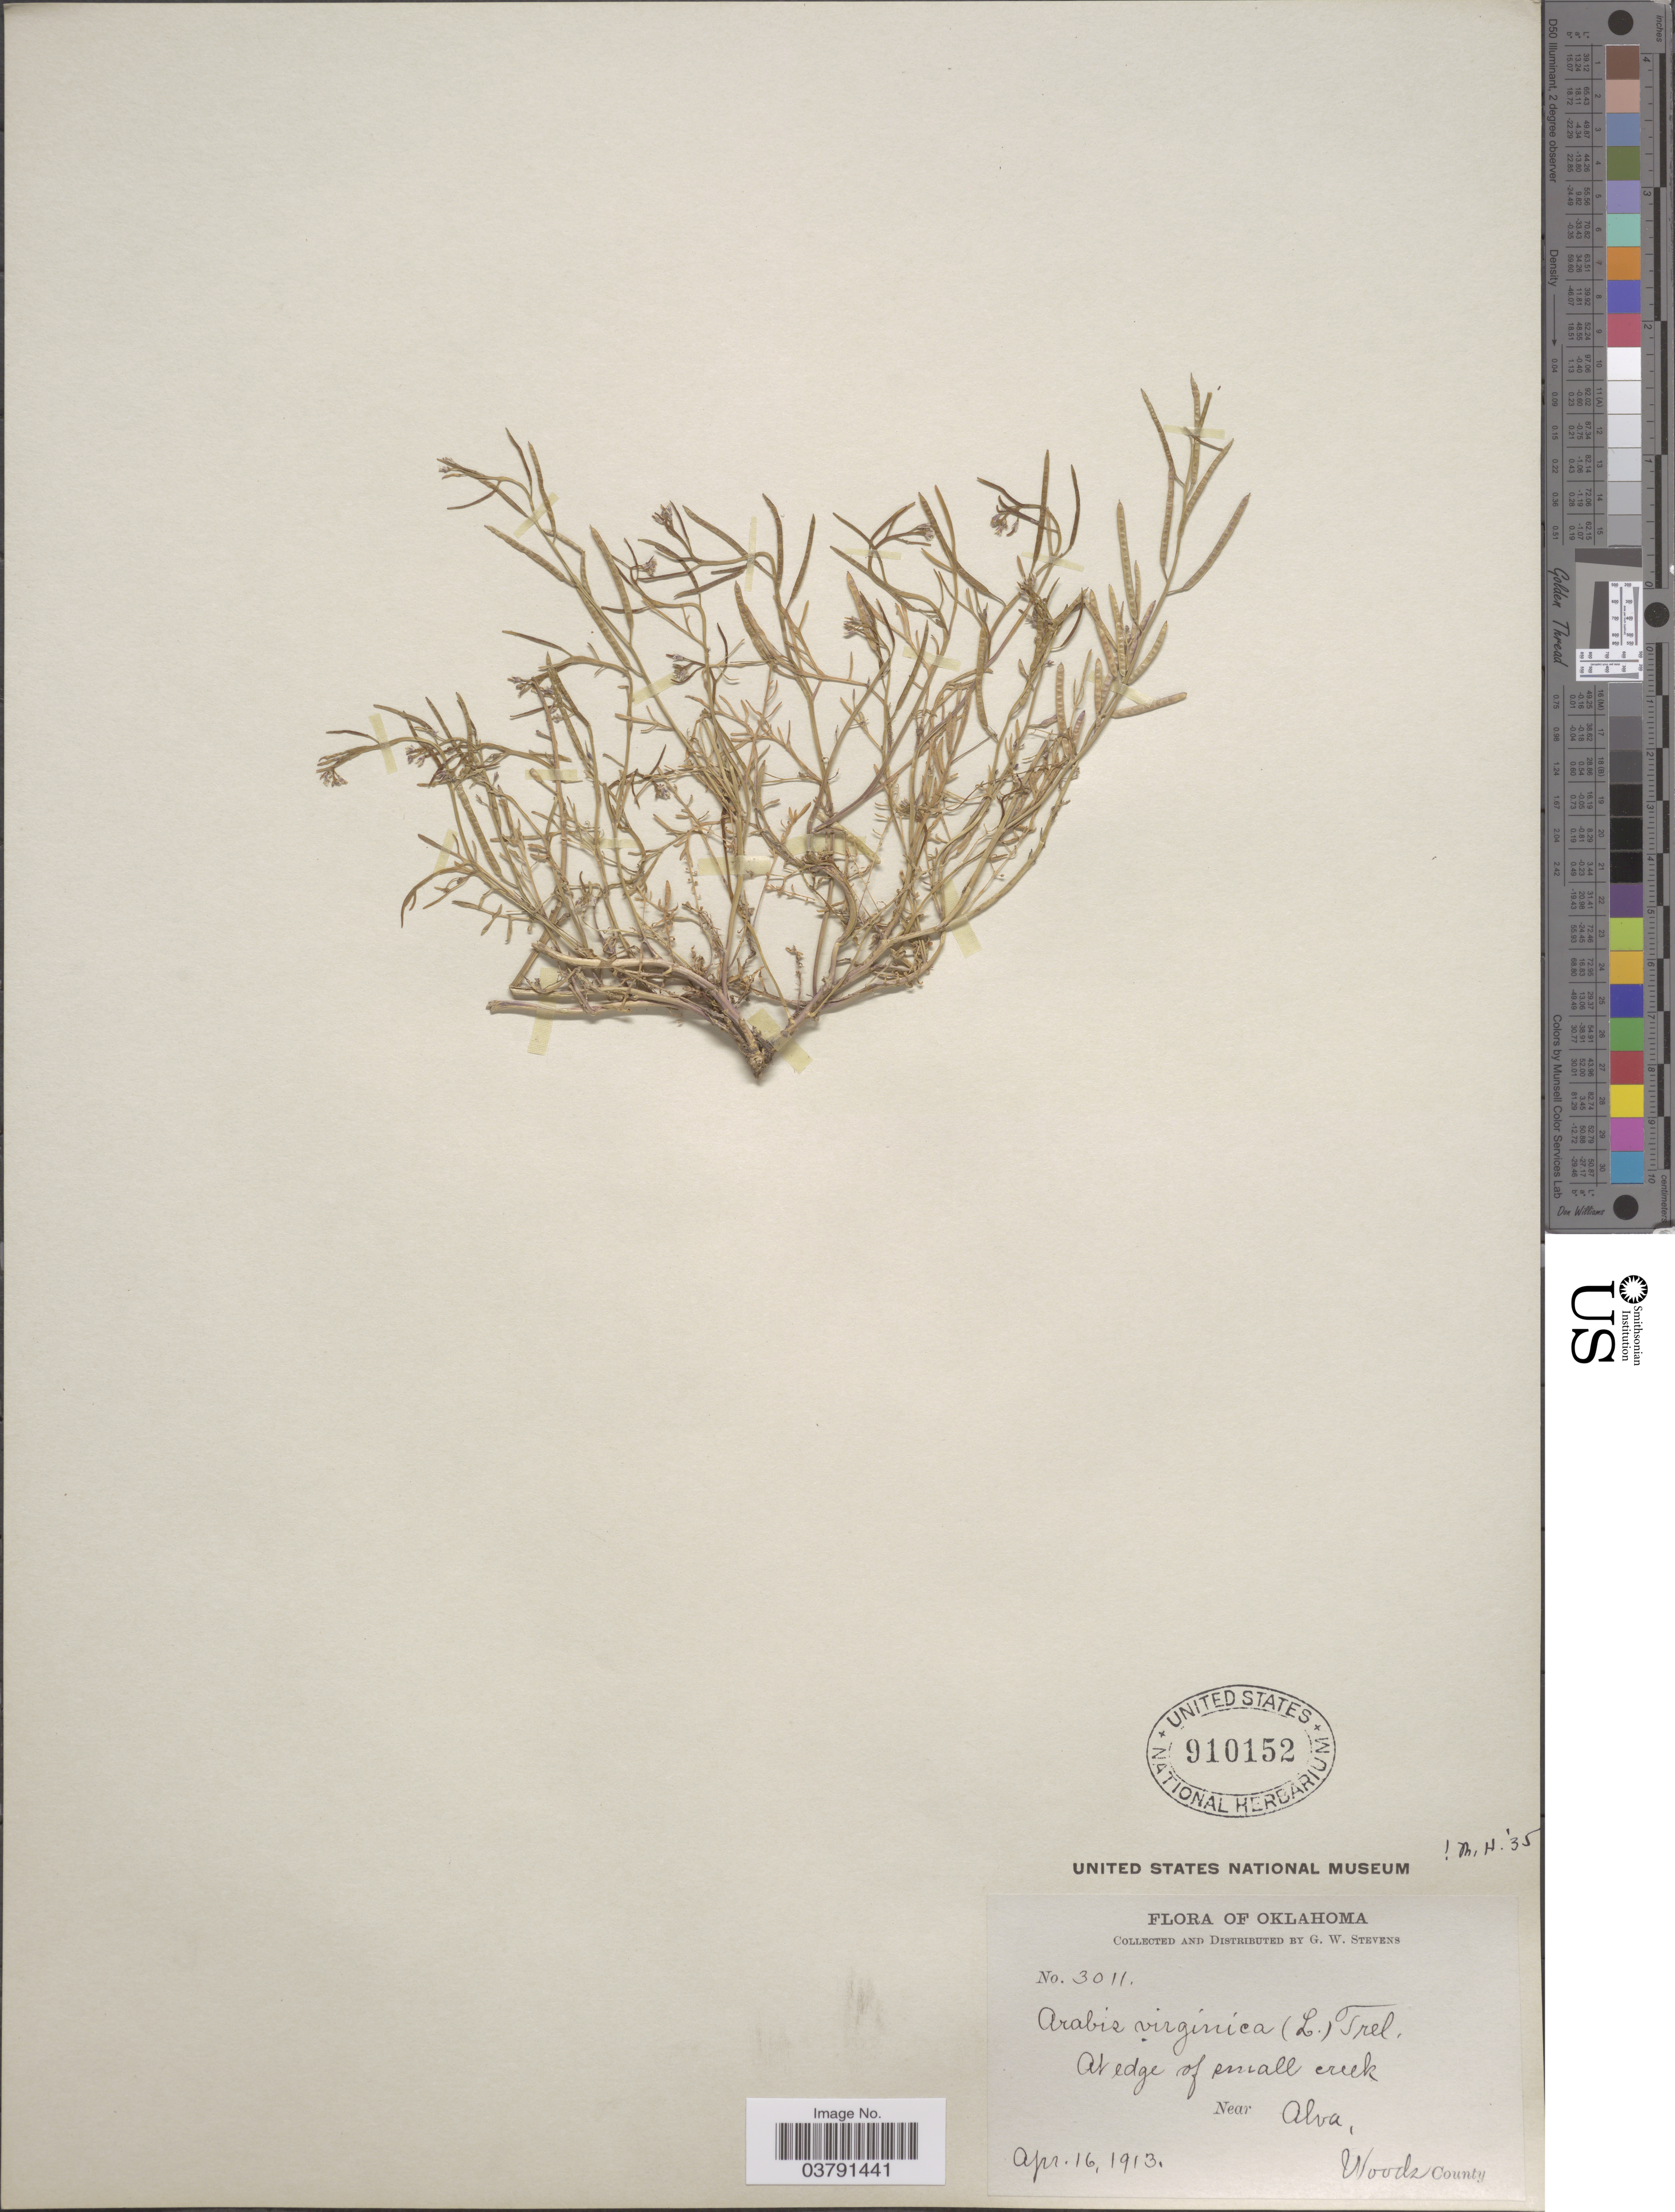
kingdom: Plantae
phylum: Tracheophyta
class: Magnoliopsida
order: Brassicales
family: Brassicaceae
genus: Planodes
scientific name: Planodes virginicum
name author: (L.) Greene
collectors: G. W. Stevens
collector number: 3011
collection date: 1913-04-16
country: United States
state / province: Oklahoma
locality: At edge of small creek, Near Alva, Woods County.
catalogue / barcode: US 910152